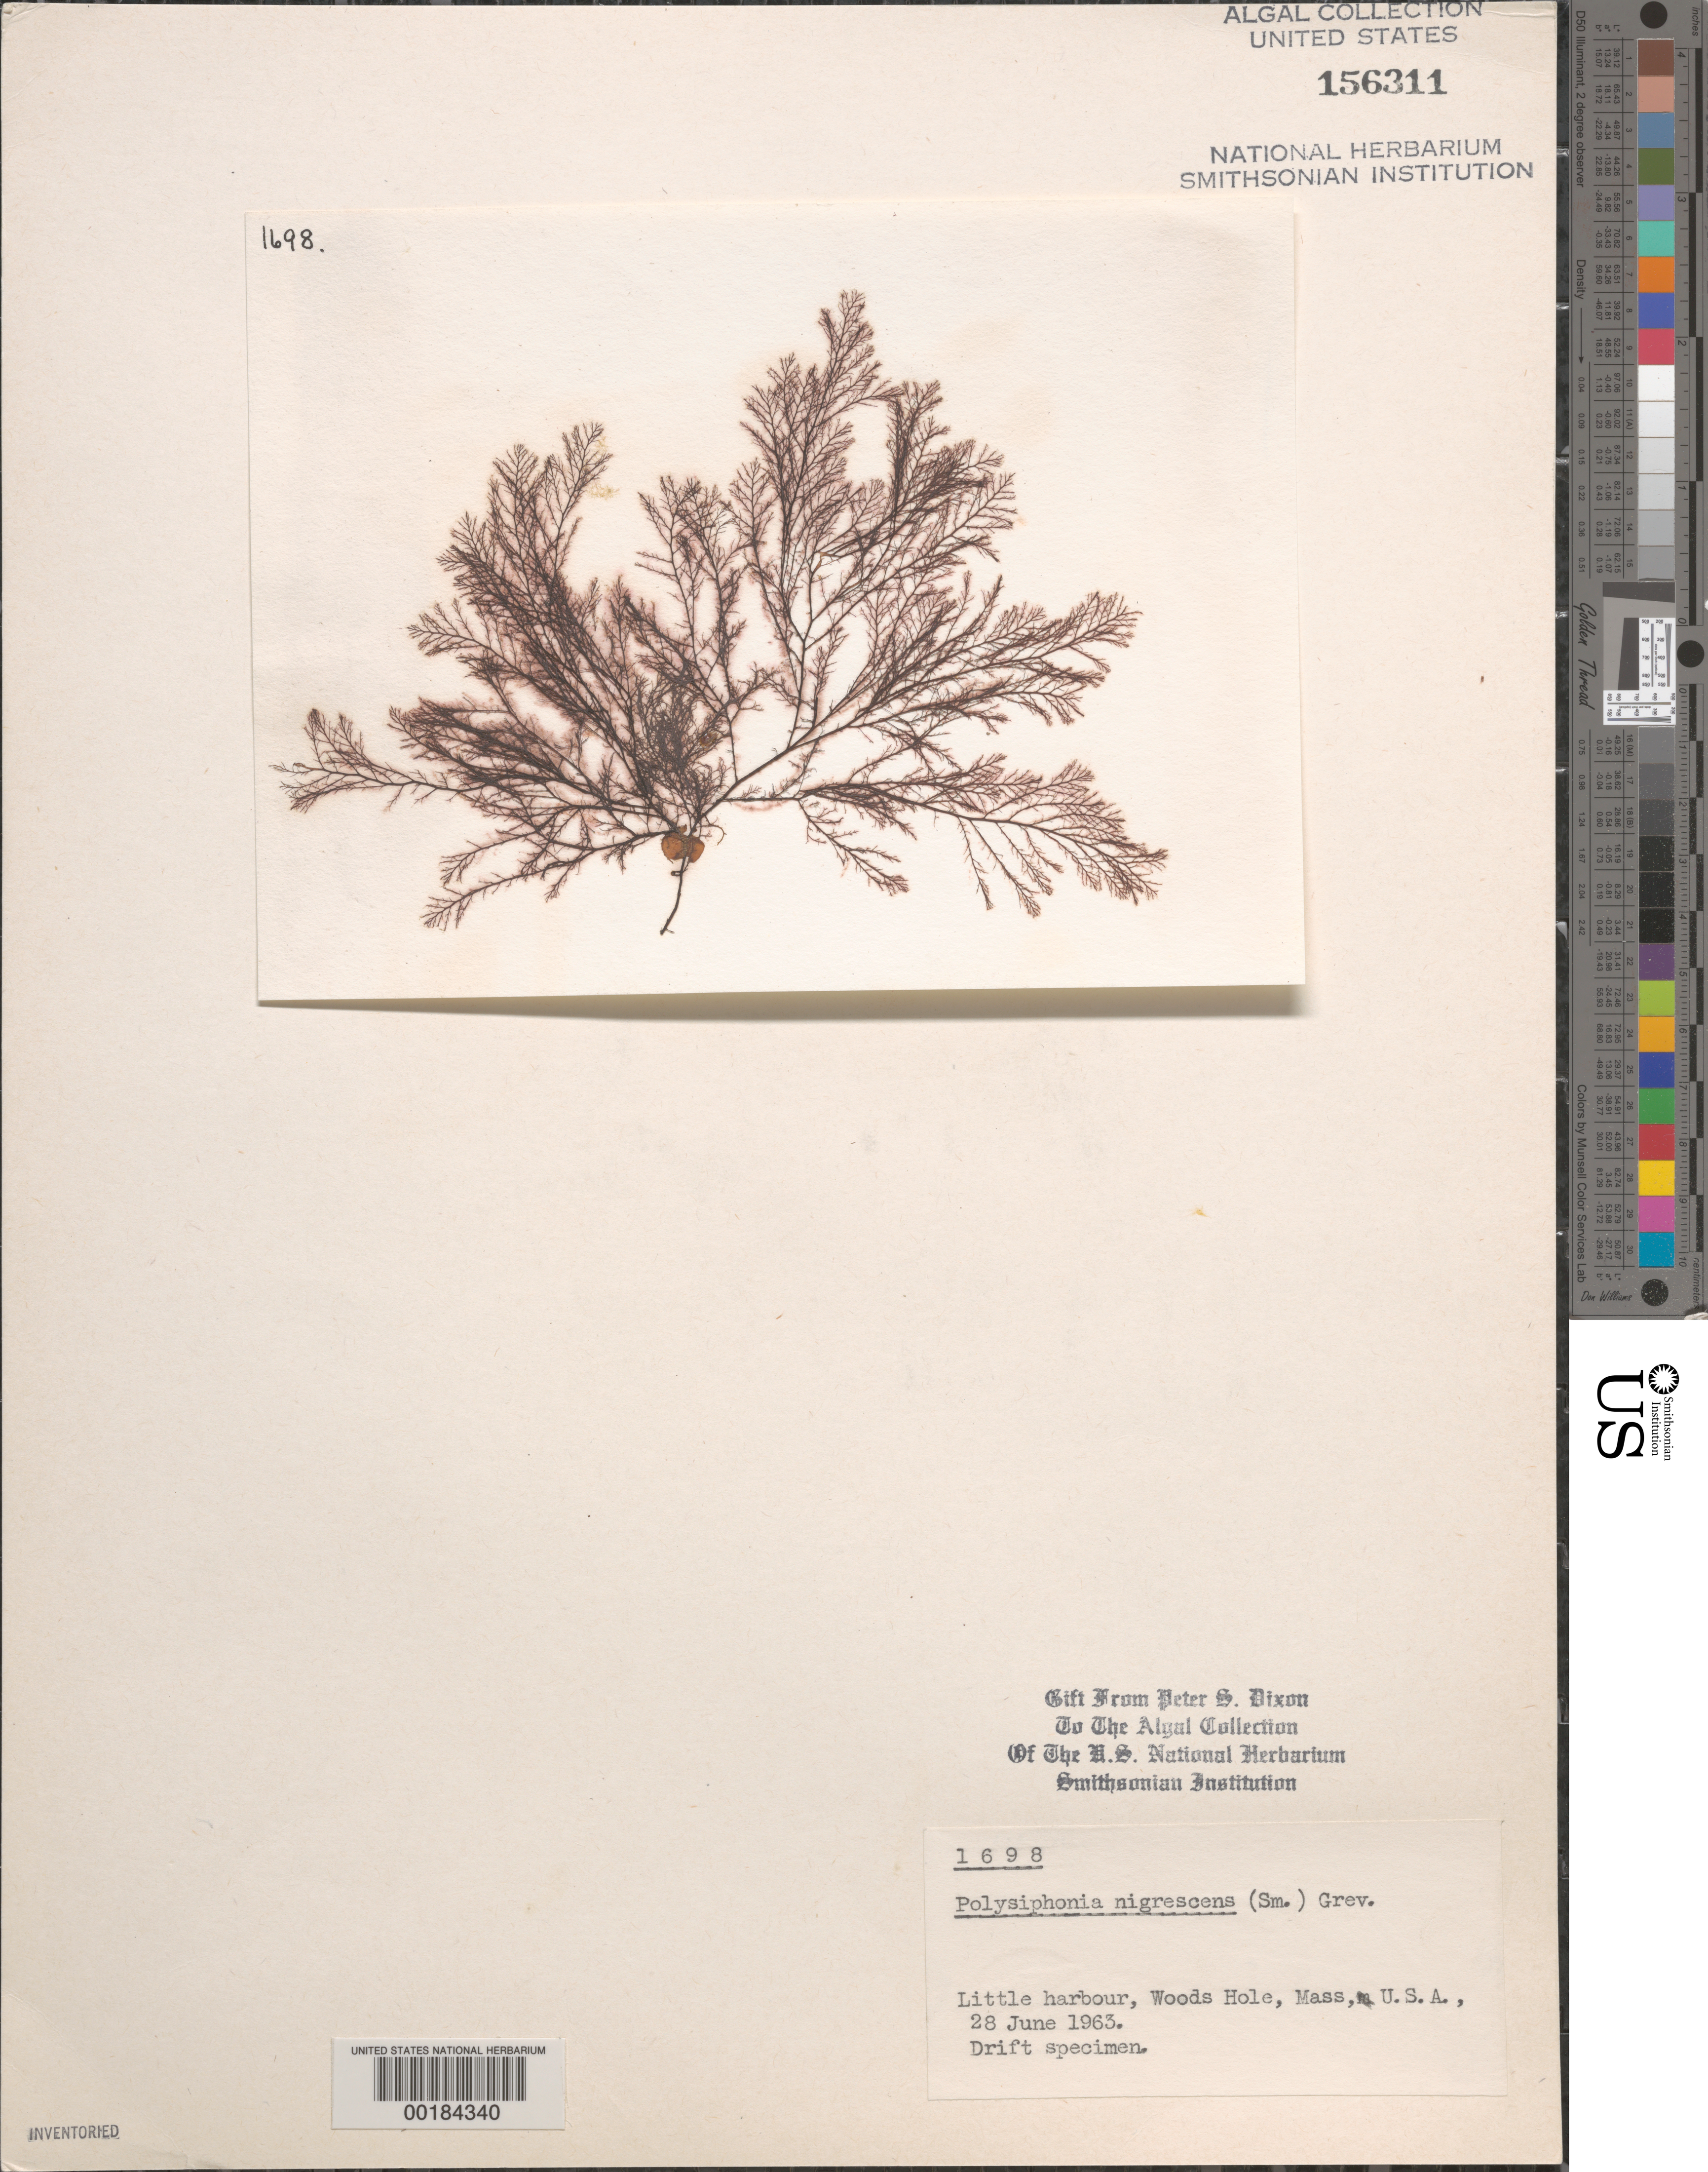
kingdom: Plantae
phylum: Rhodophyta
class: Florideophyceae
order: Ceramiales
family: Rhodomelaceae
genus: Vertebrata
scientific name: Vertebrata fucoides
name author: (Hudson) Kuntze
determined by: Algae name updating Project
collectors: P. S. Dixon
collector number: PSD 1698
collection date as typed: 28 Jun 1963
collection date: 1963-06-28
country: United States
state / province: Massachusetts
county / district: Barnstable County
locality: Woods Hole, Little Harbor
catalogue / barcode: US 156311